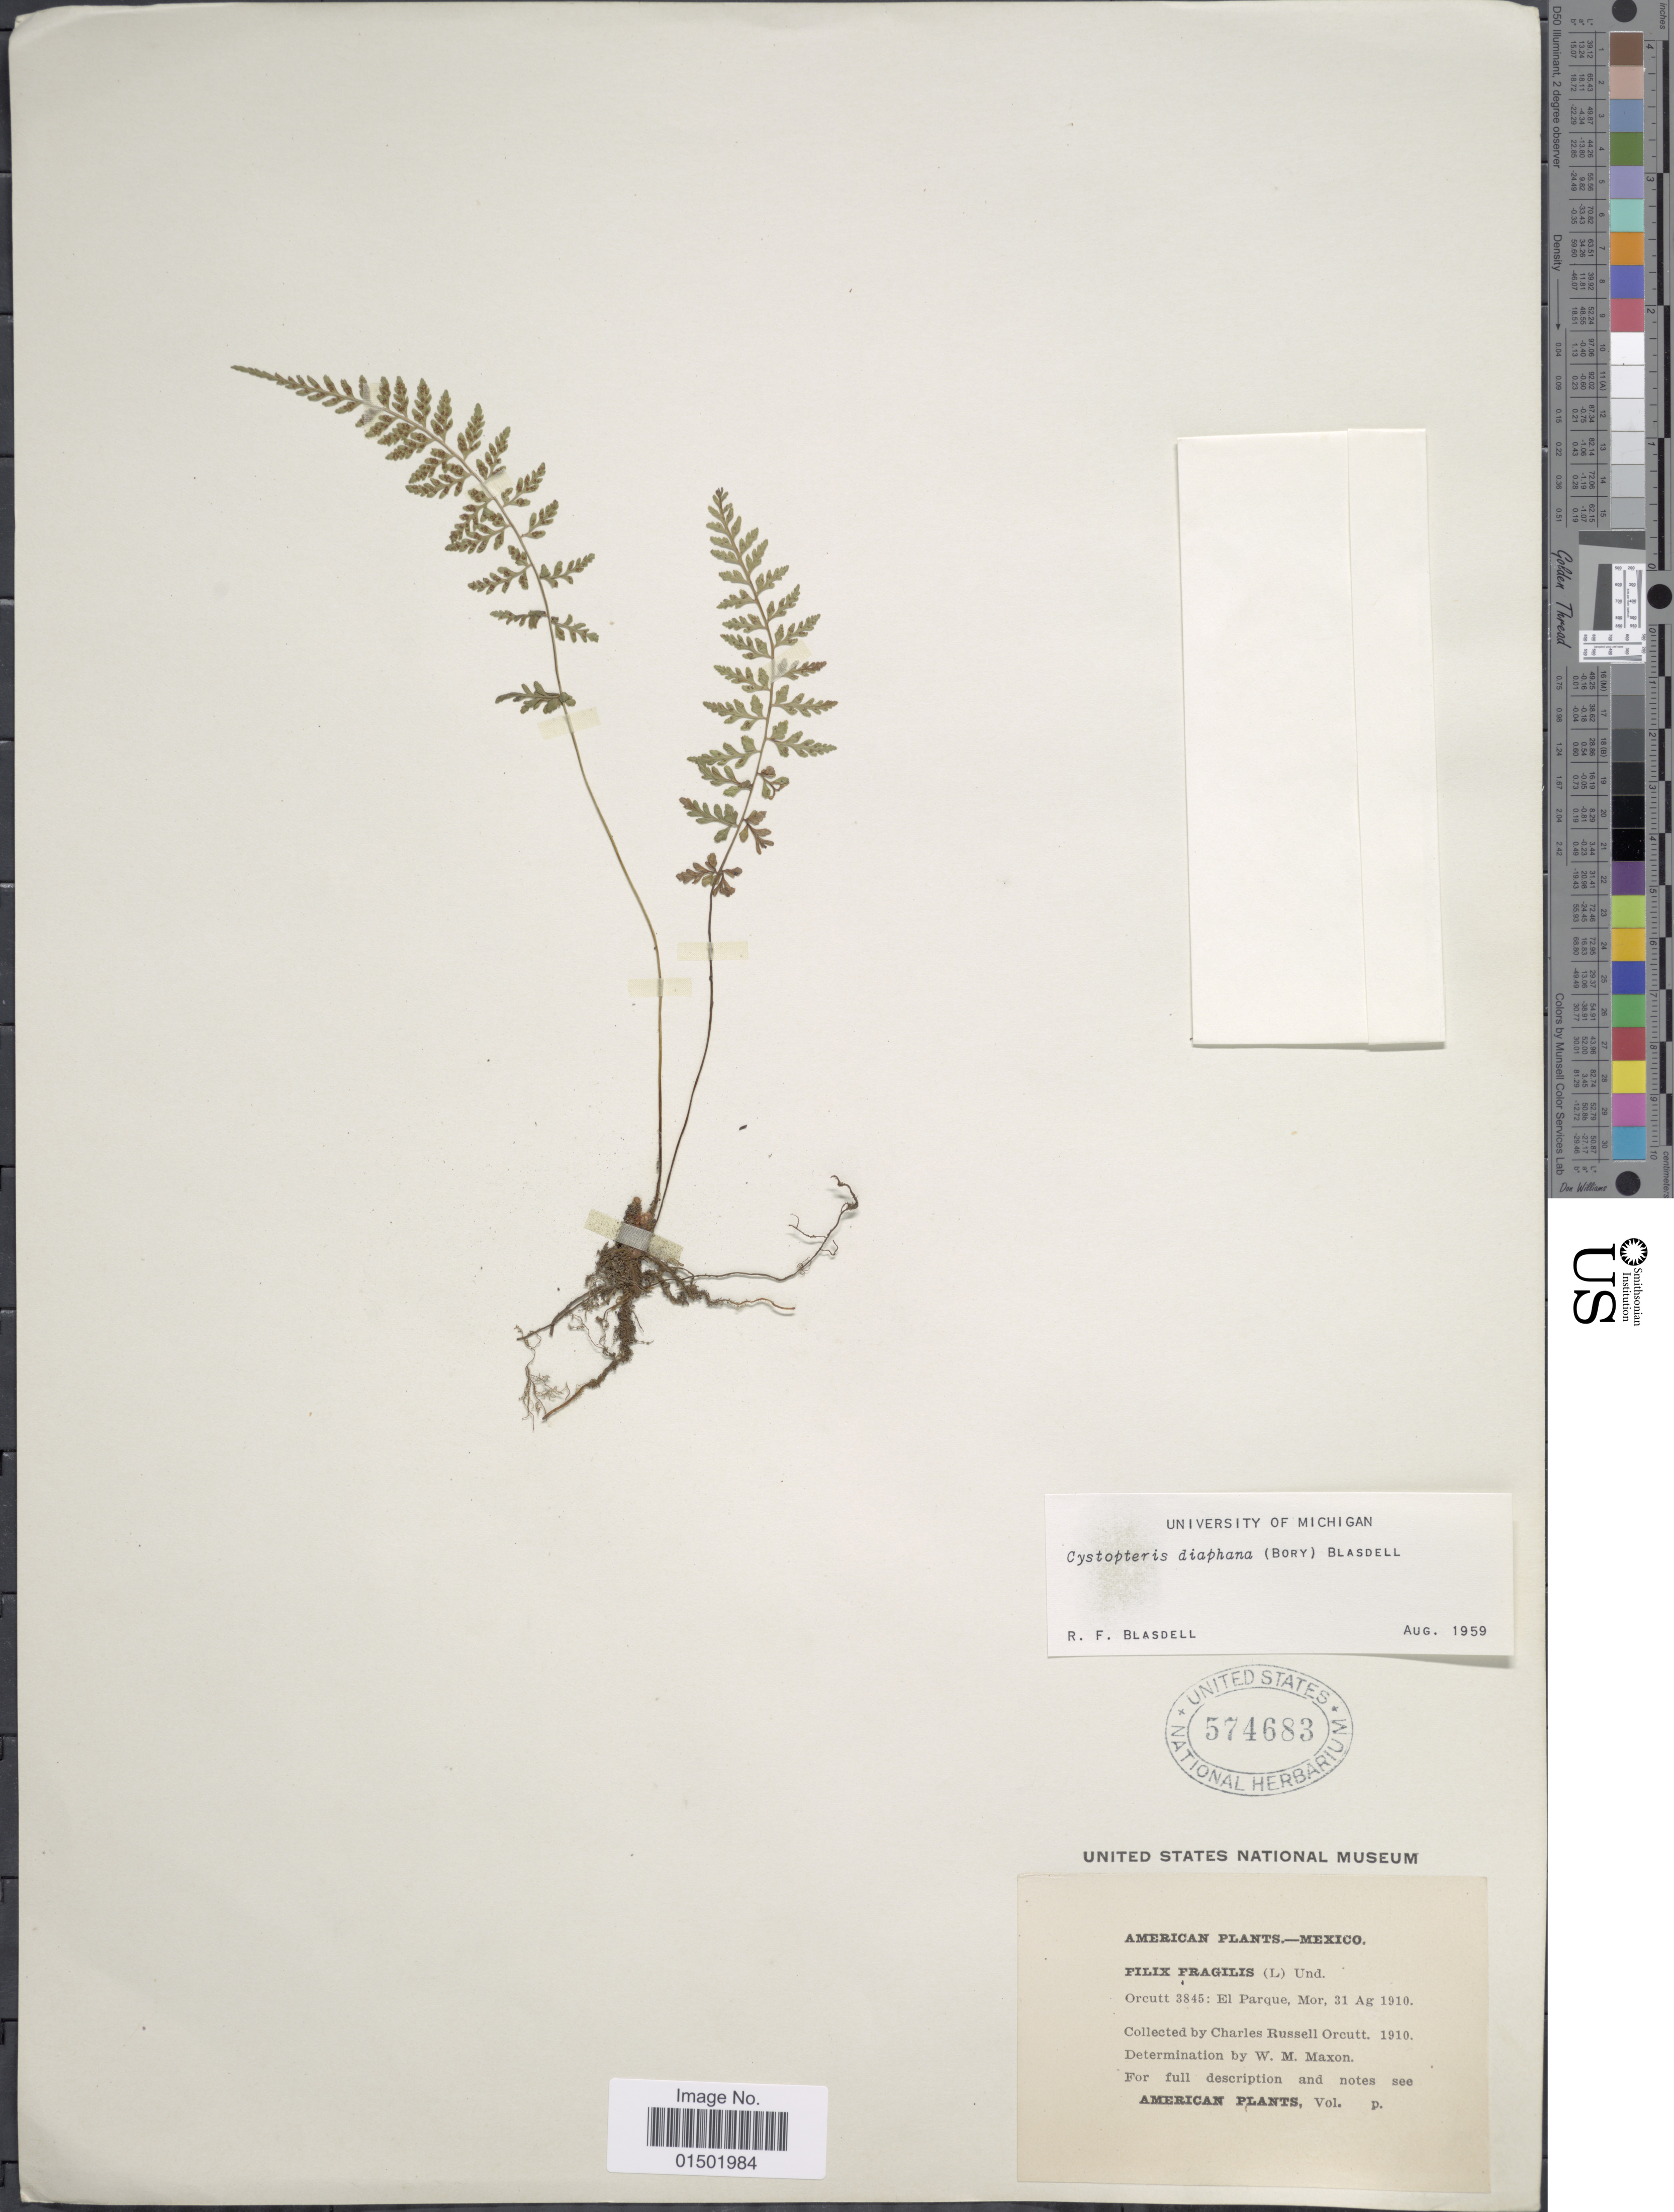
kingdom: Plantae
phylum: Tracheophyta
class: Polypodiopsida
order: Polypodiales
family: Cystopteridaceae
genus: Cystopteris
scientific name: Cystopteris diaphana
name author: (Bory) Blasdell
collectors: C. R. Orcutt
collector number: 3845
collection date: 1910-08-31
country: Mexico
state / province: Morelos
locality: El Parque, Mor.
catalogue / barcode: US 574683